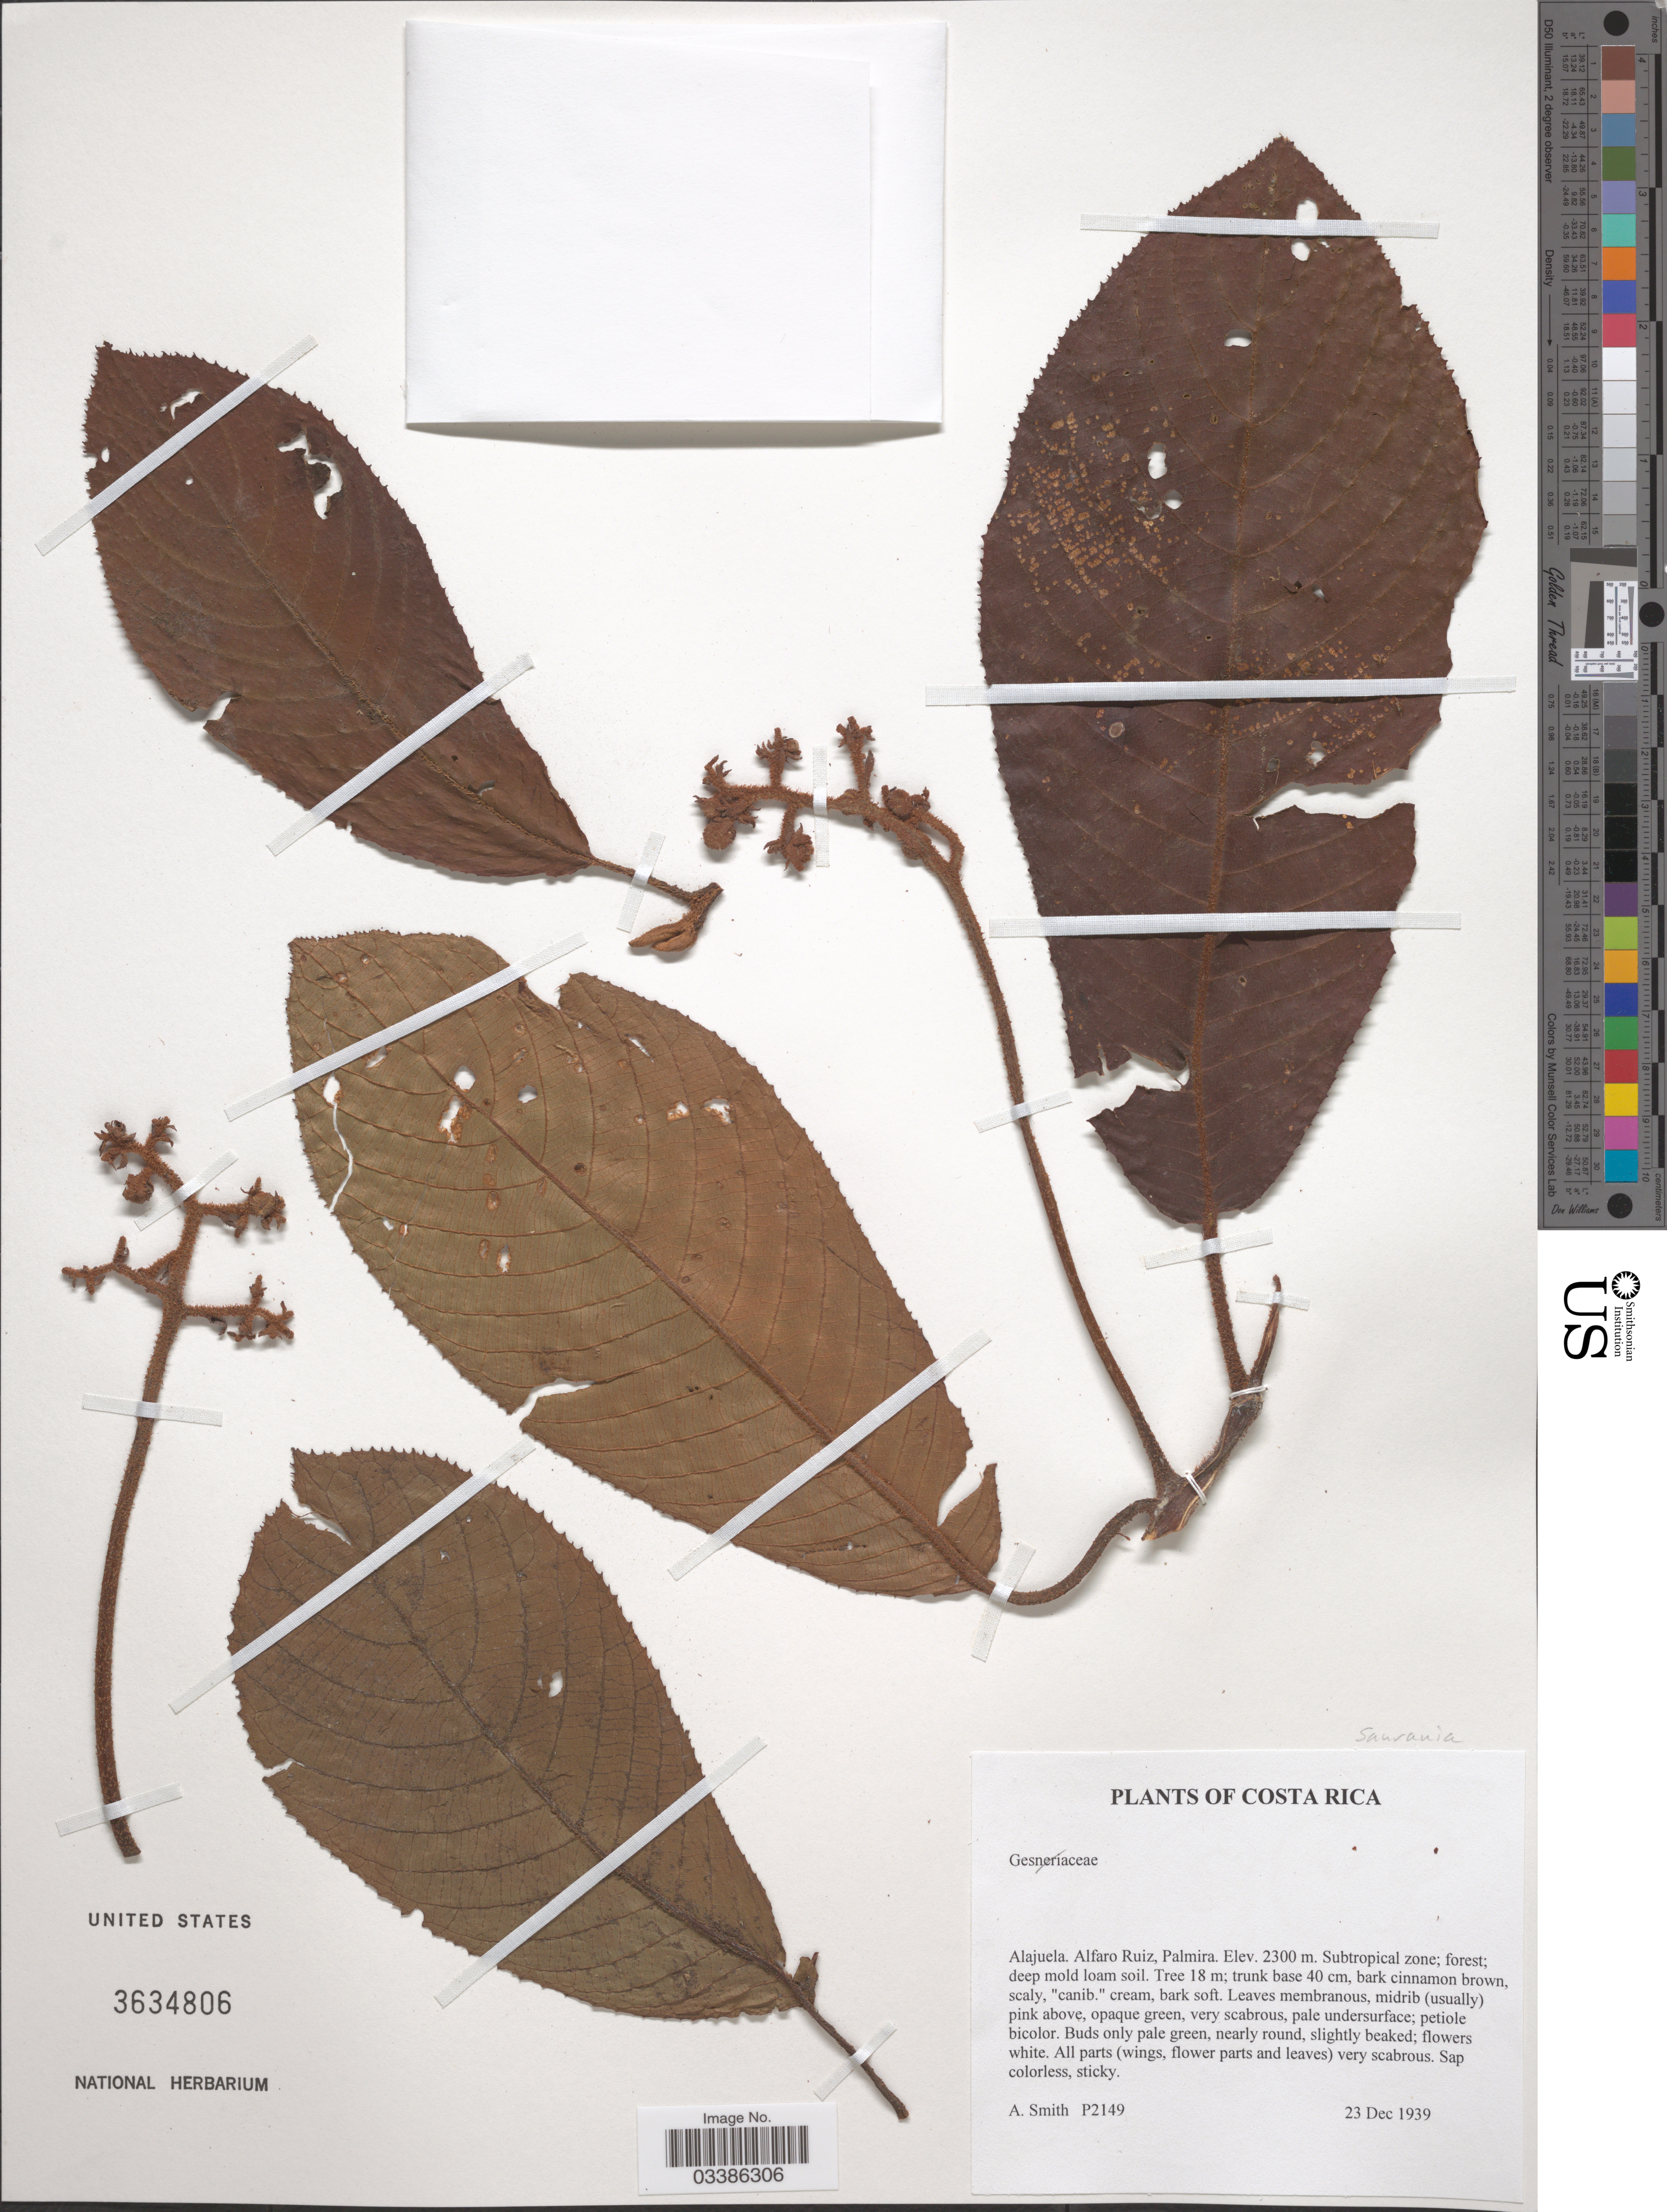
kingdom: Plantae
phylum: Tracheophyta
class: Magnoliopsida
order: Ericales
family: Actinidiaceae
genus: Saurauia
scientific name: Saurauia sp.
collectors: A. Smith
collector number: P2149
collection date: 1939-12-23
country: Costa Rica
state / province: Alajuela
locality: Alfaro Ruiz, Palmira.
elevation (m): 2300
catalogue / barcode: US 3634806